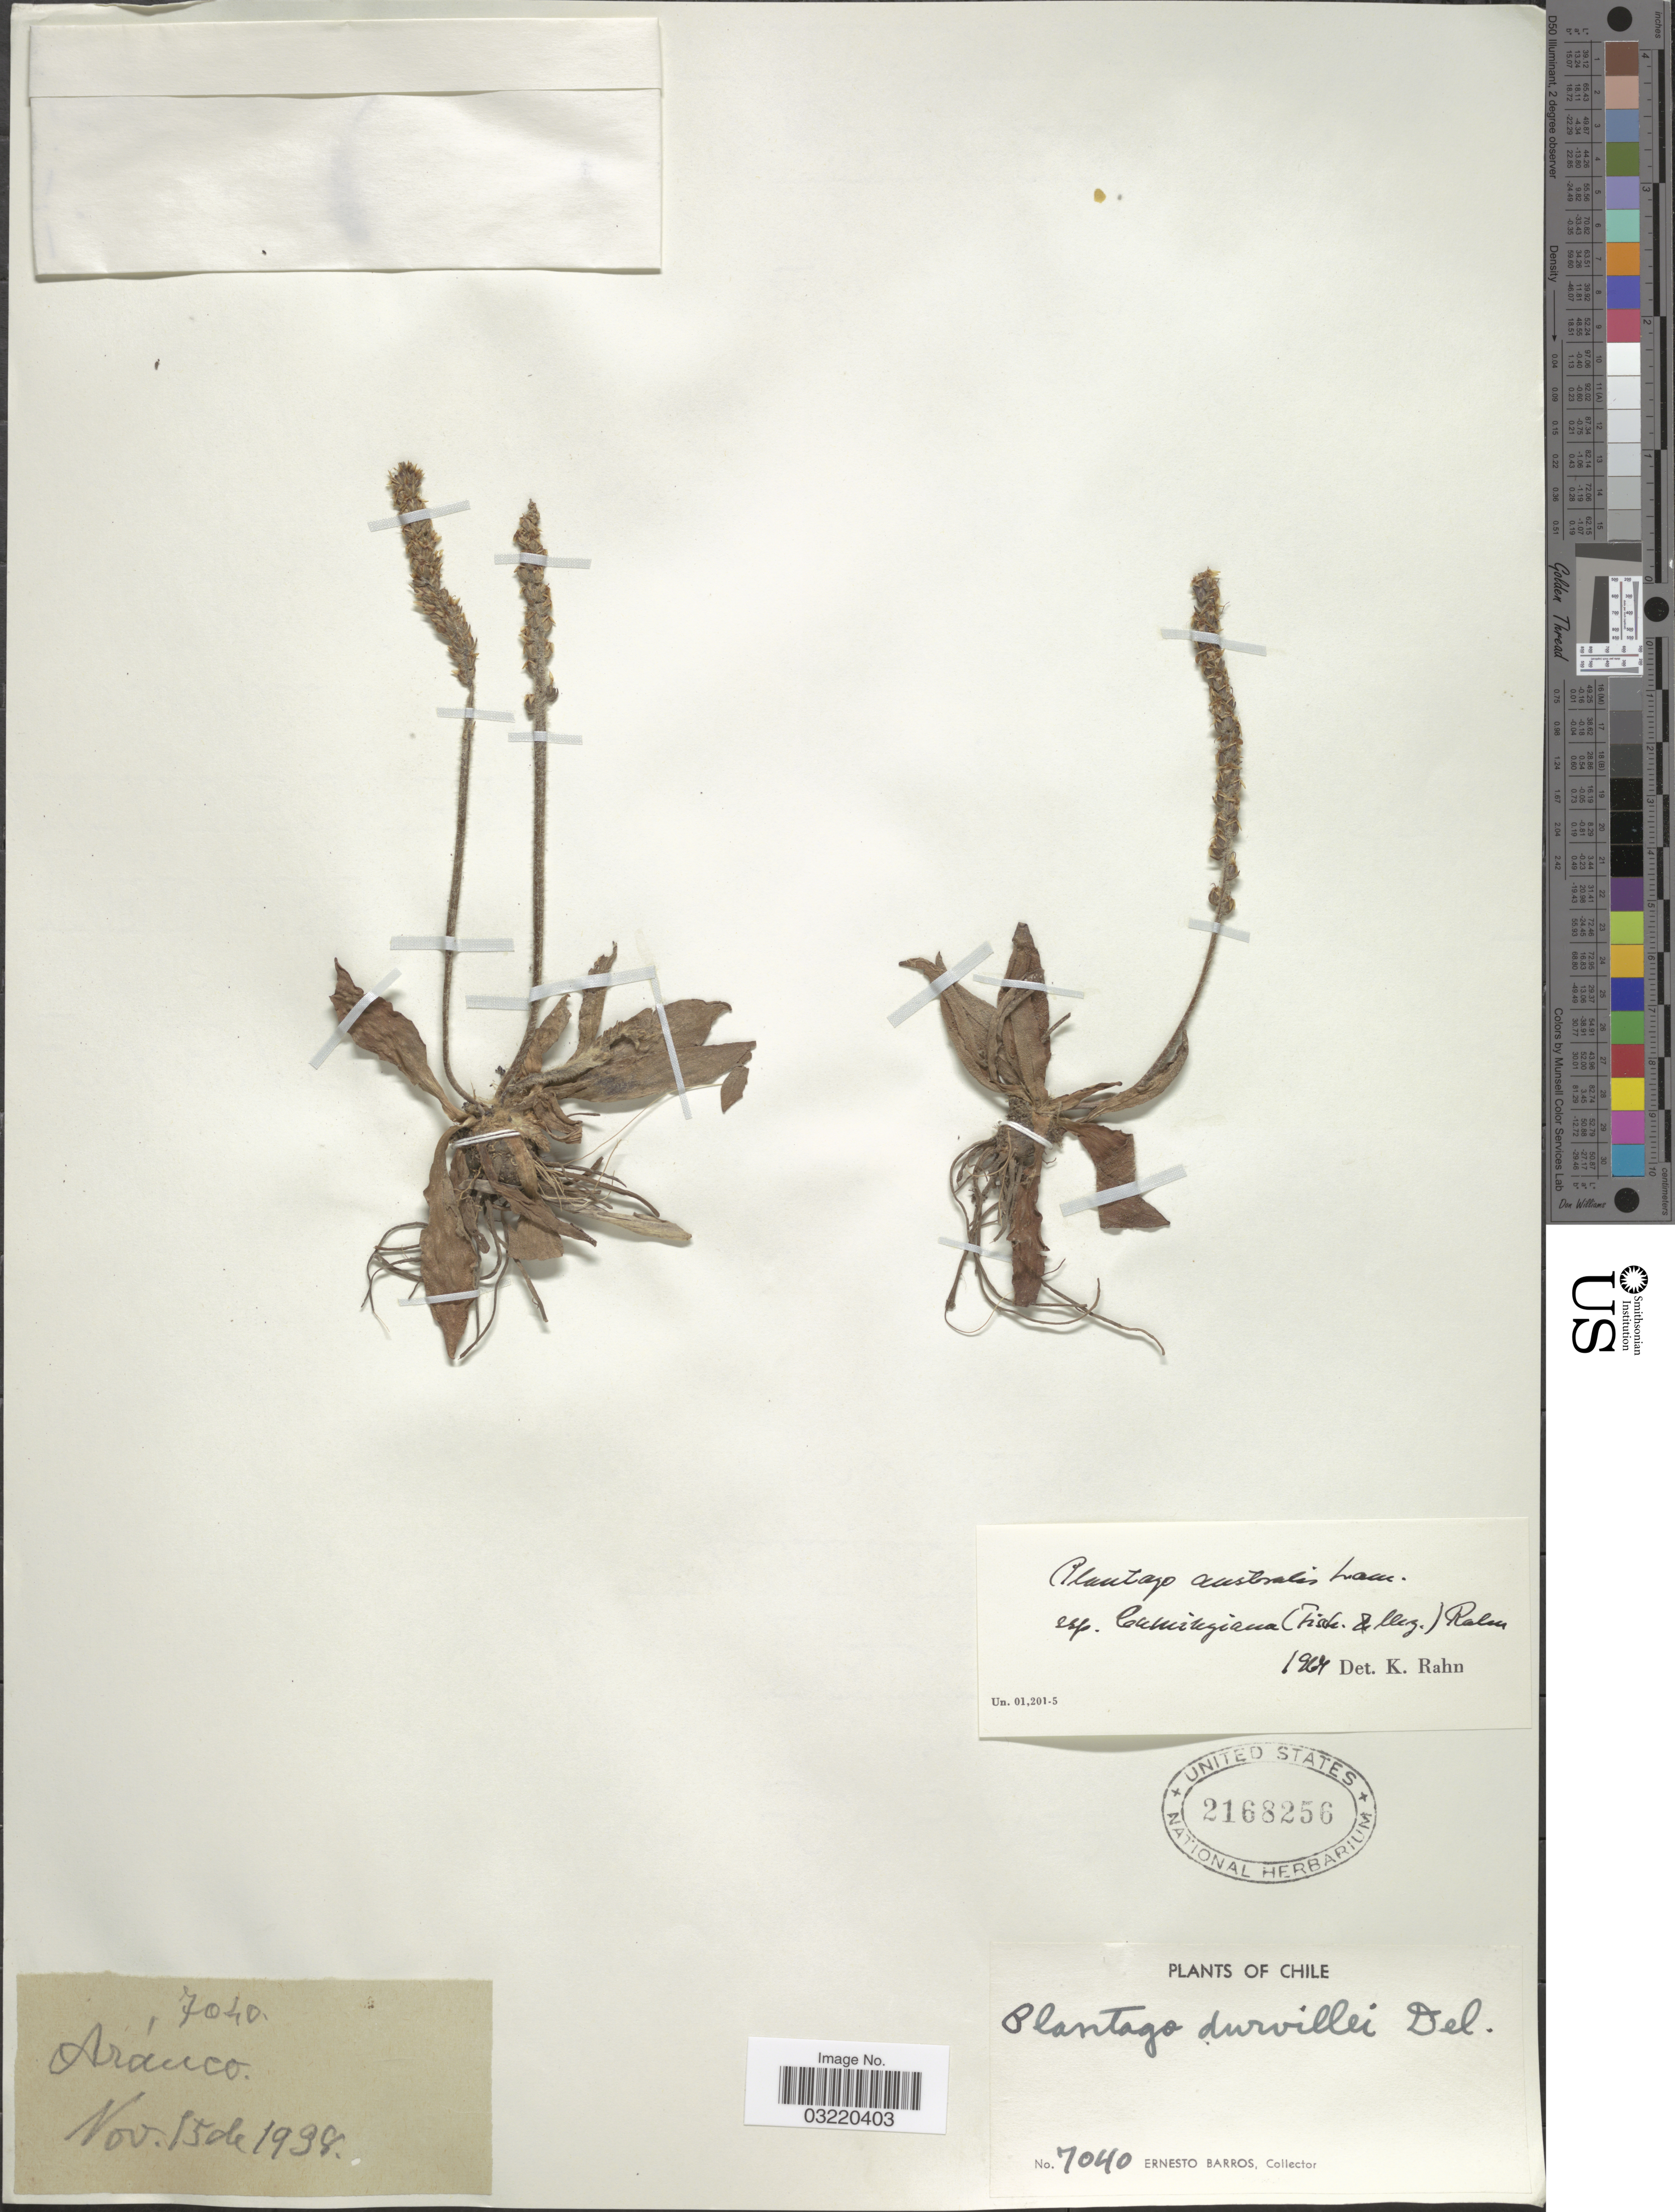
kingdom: Plantae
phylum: Tracheophyta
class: Magnoliopsida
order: Lamiales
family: Plantaginaceae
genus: Plantago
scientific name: Plantago australis subsp. cumingiana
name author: (Fisch. & C.A. Mey.) Rahn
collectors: E. Barros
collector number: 7040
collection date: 1938-11-15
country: Chile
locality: Aráuco.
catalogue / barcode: US 2168256